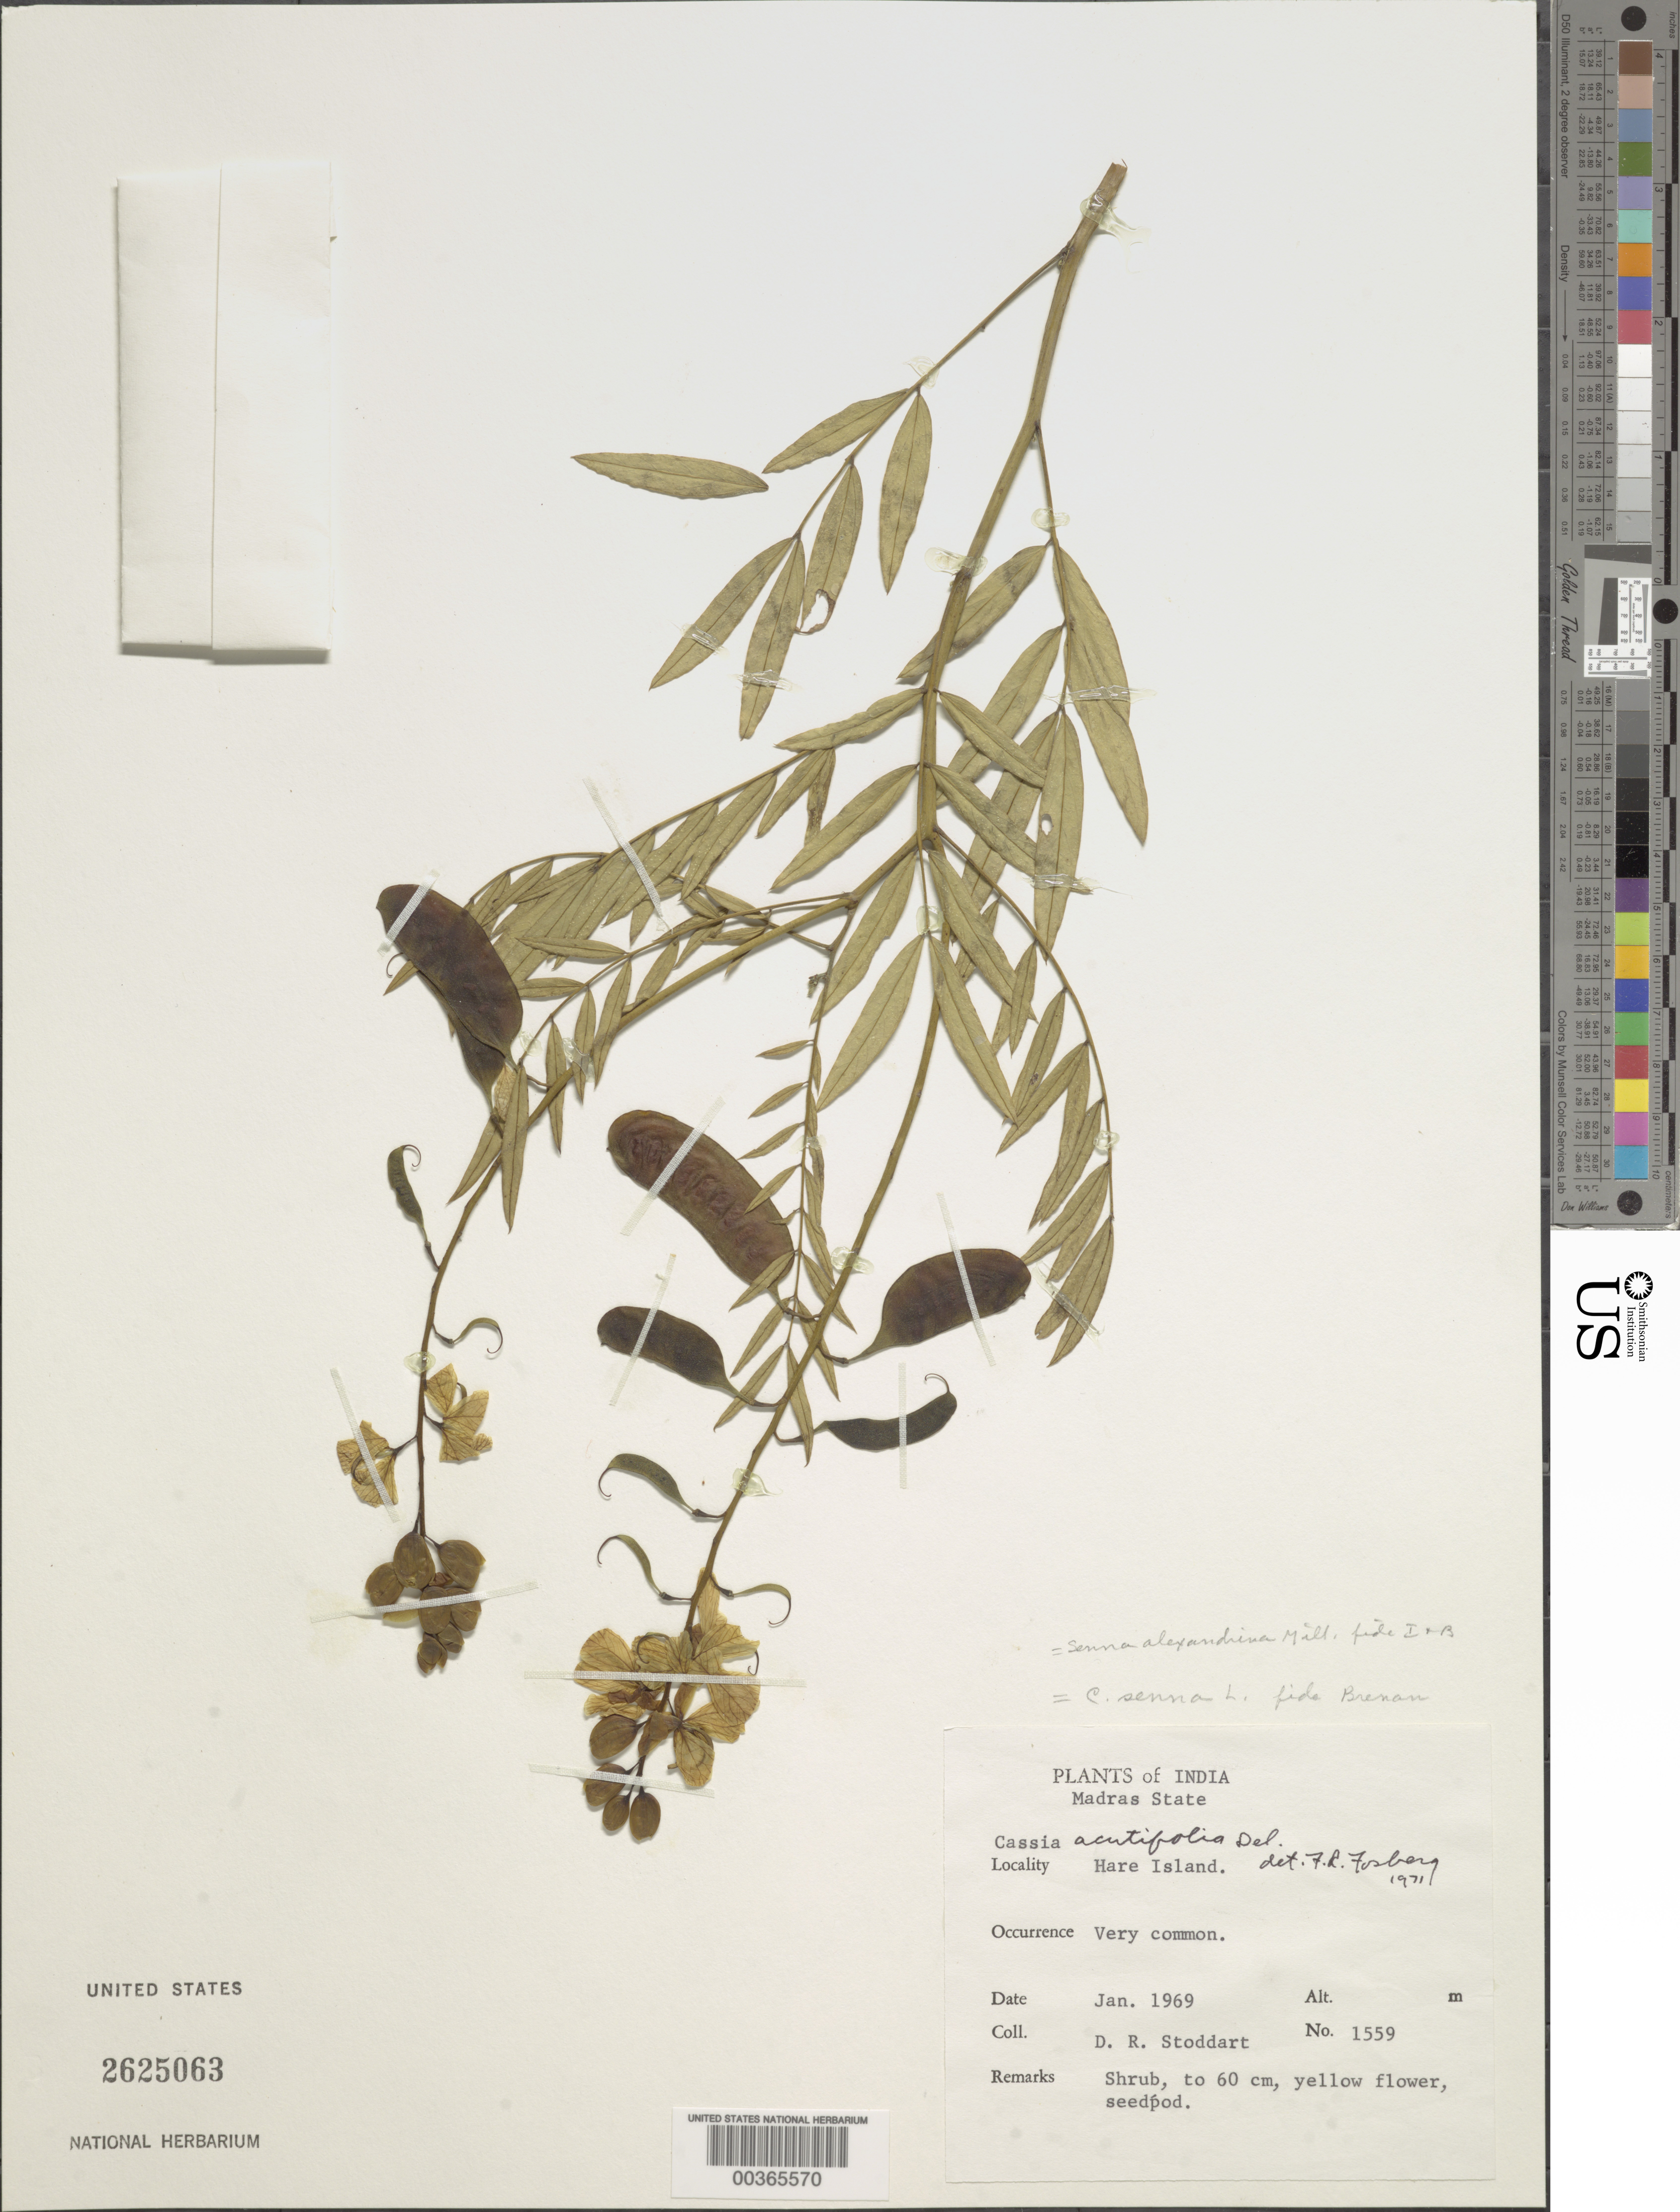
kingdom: Plantae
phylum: Tracheophyta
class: Magnoliopsida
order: Fabales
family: Fabaceae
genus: Senna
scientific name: Senna alexandrina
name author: Mill.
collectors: D. R. Stoddart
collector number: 1559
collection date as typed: Jan 1969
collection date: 1969-01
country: India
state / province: Tamil Nadu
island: Hare Island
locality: Madras state. [madras state = tamil nadu.]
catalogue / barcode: US 2625063